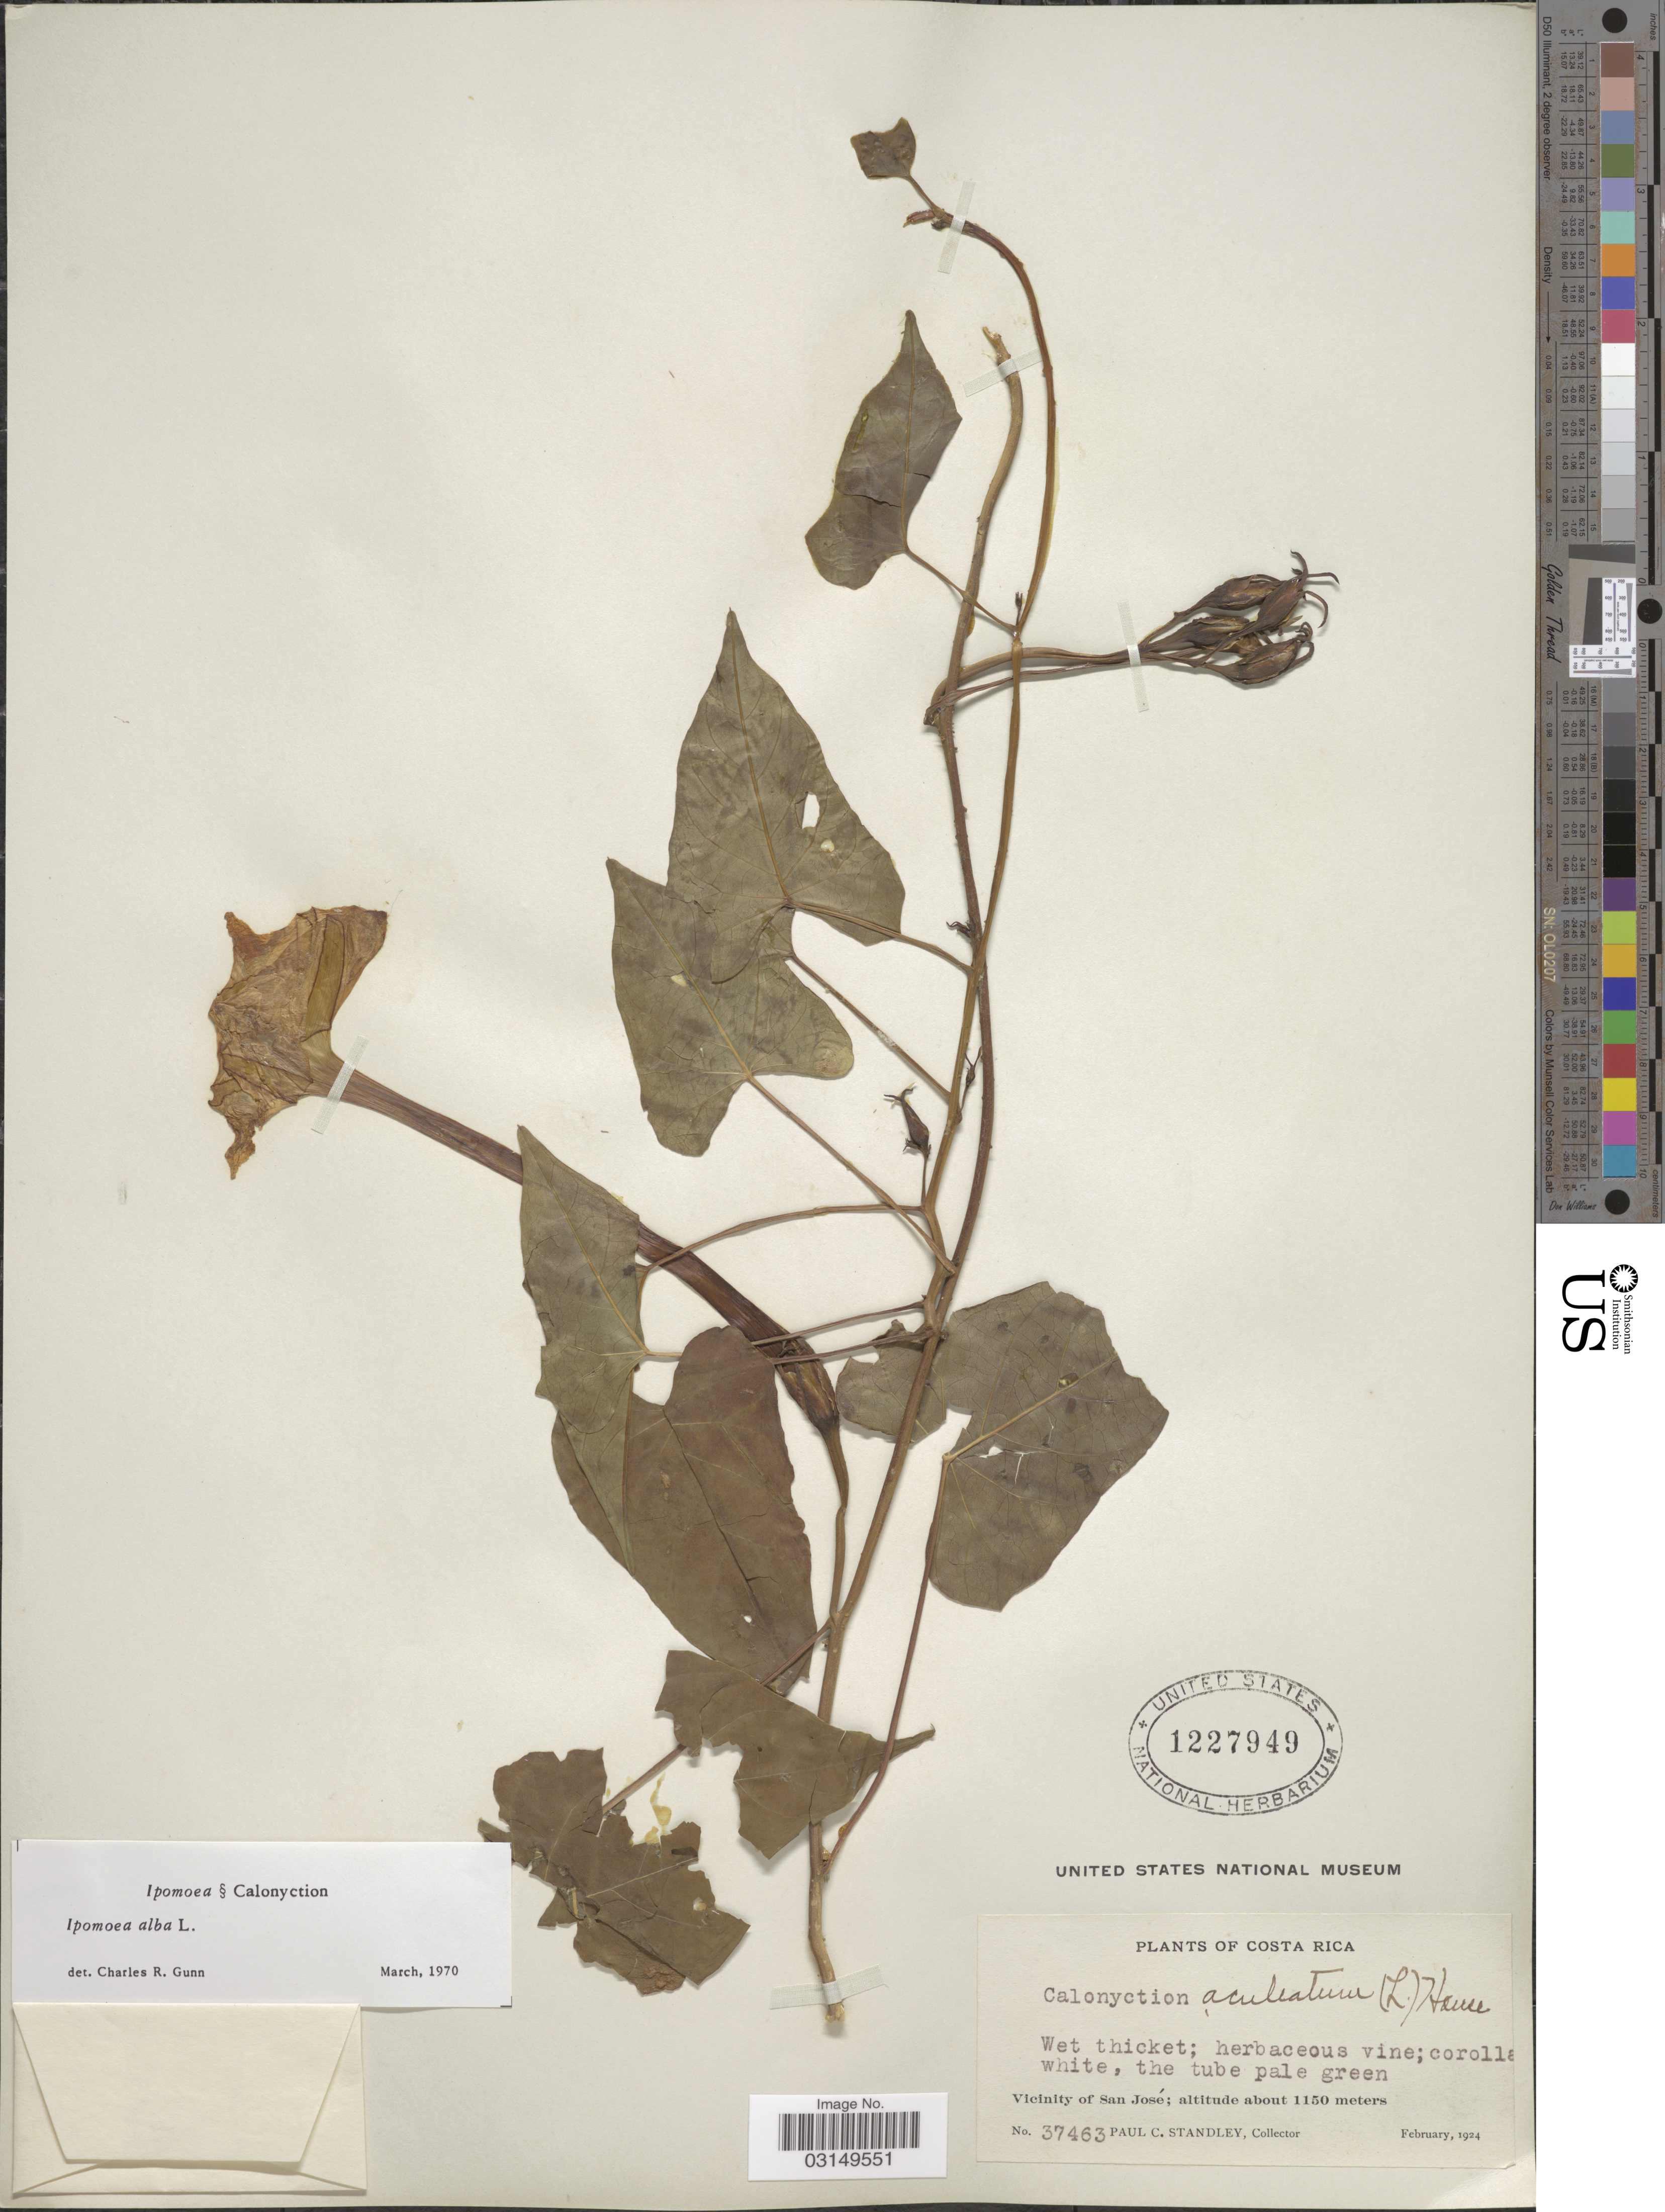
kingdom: Plantae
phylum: Tracheophyta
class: Magnoliopsida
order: Solanales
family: Convolvulaceae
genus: Ipomoea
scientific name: Ipomoea alba L.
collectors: P. C. Standley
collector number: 37463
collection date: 1924-02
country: Costa Rica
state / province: San José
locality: Vicinity of San José.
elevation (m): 1150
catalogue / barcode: US 1227949